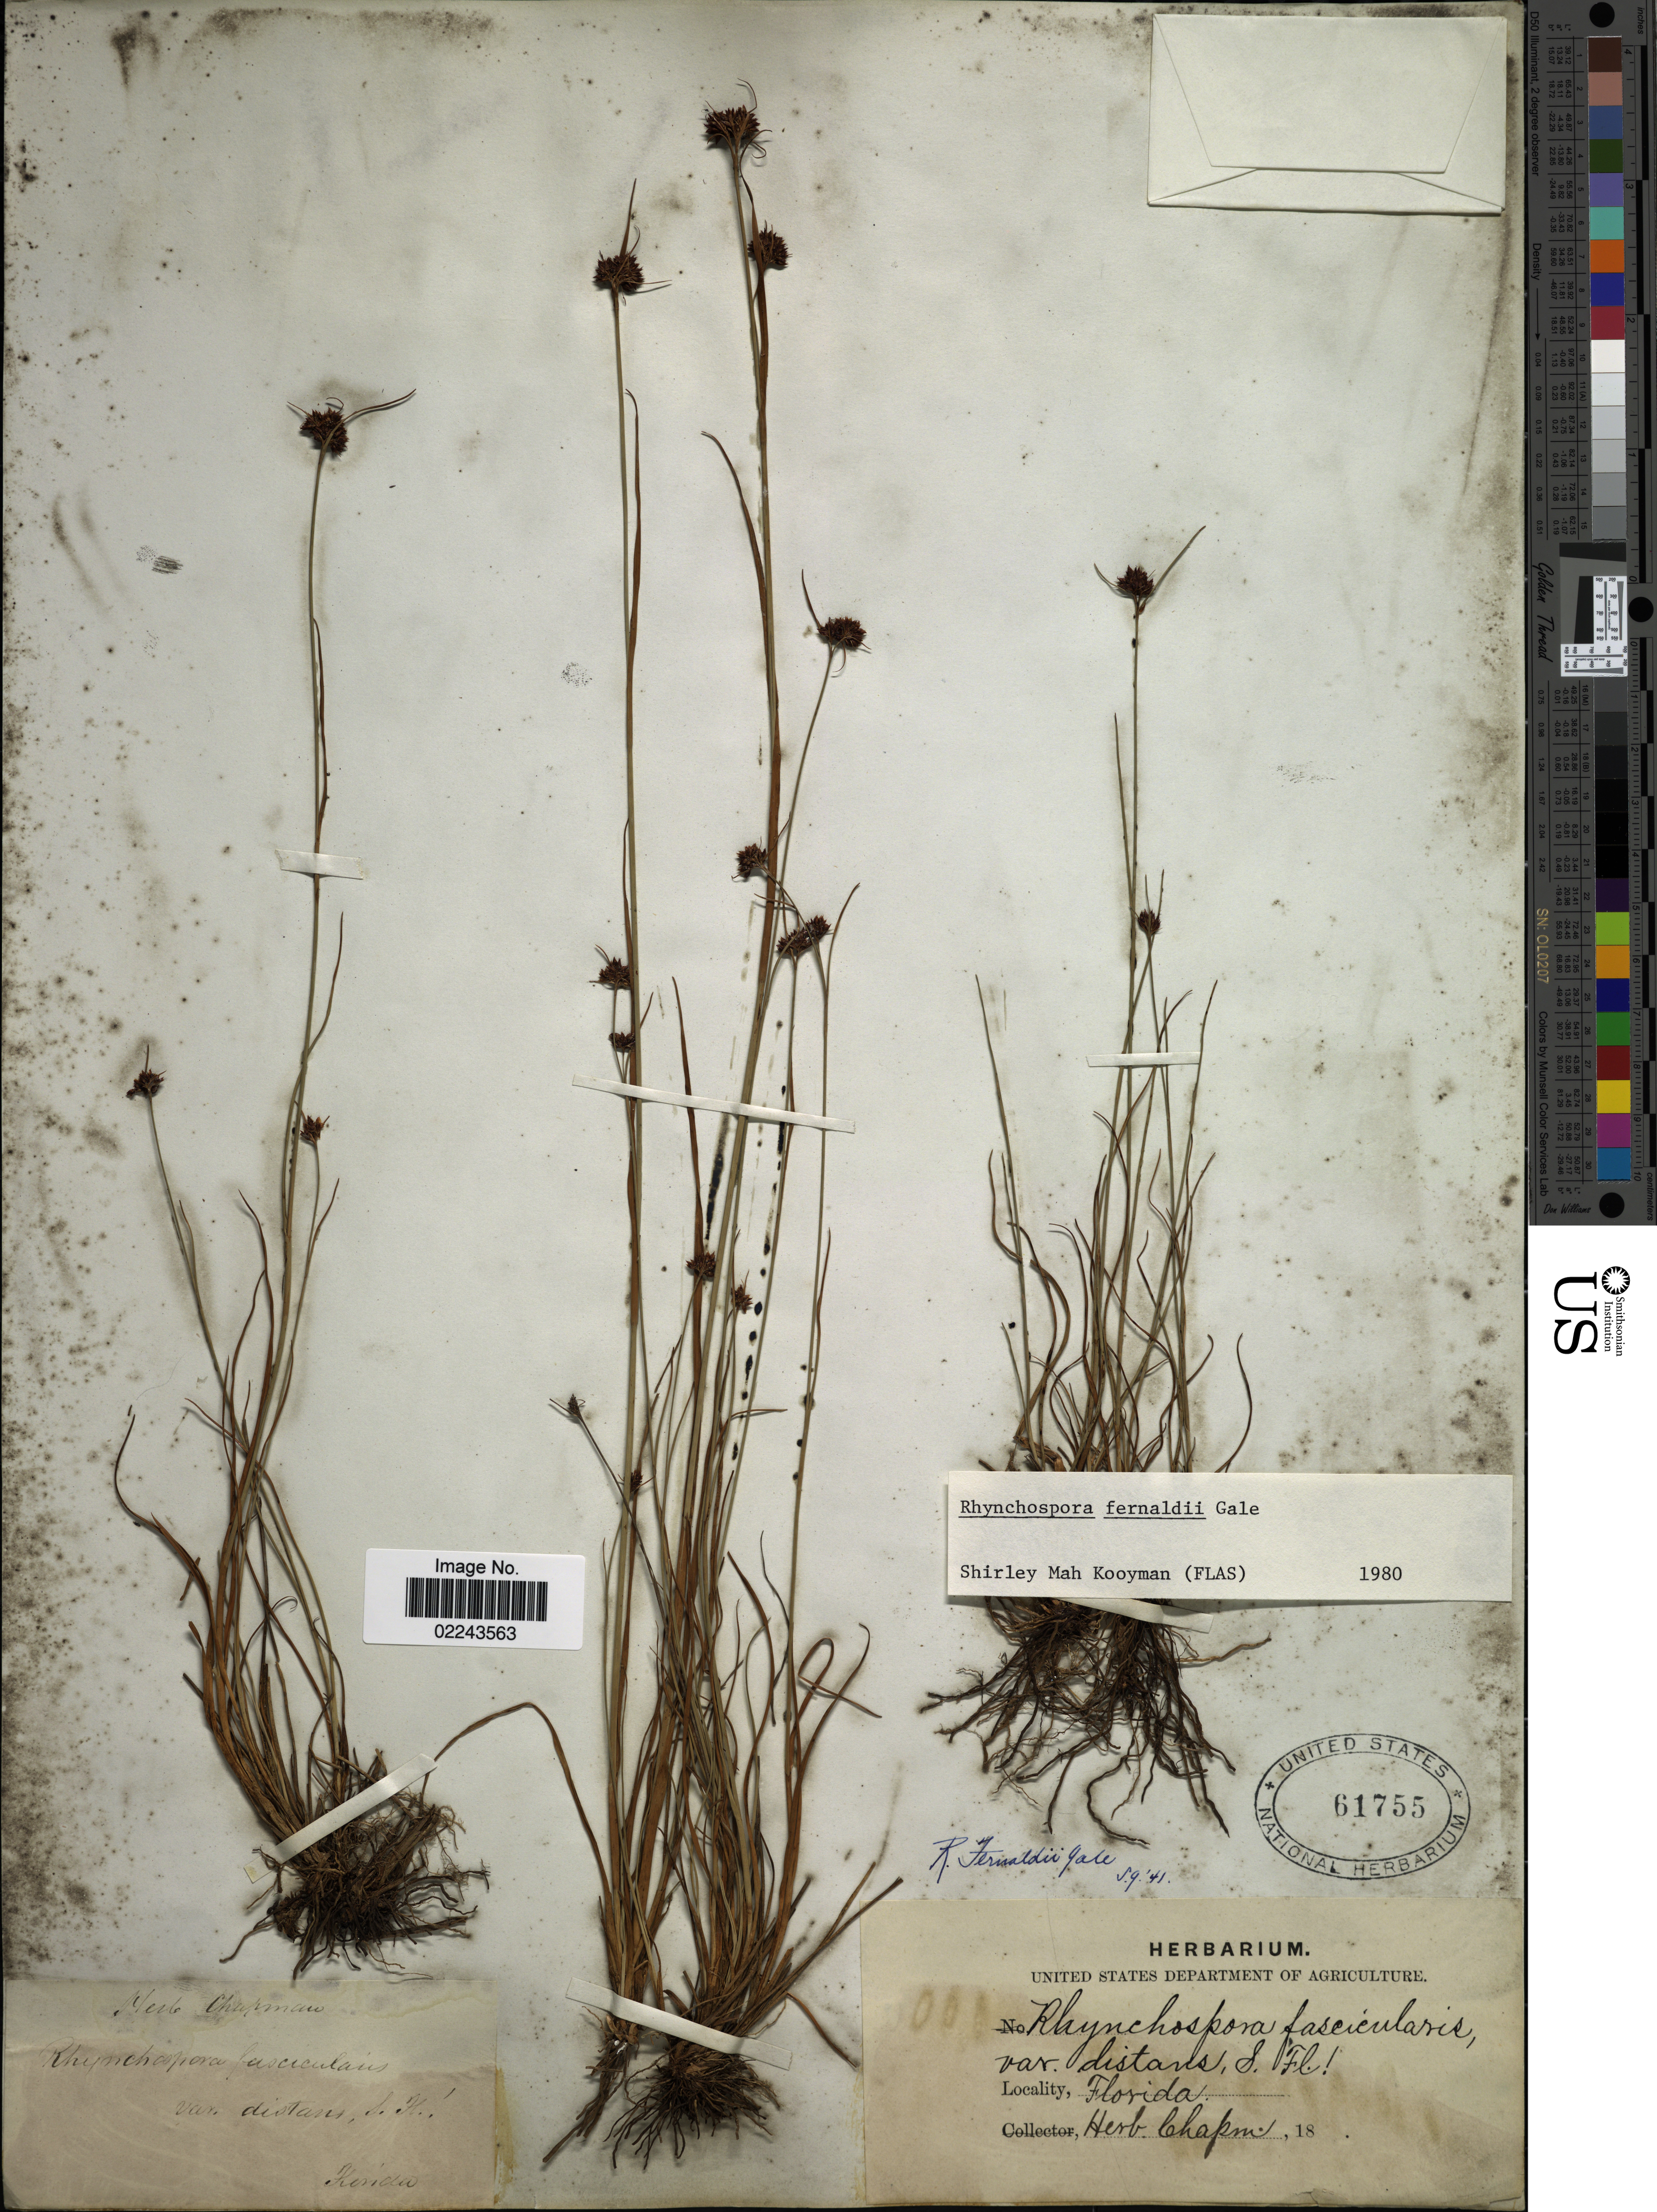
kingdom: Plantae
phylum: Tracheophyta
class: Liliopsida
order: Poales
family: Cyperaceae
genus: Rhynchospora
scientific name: Rhynchospora fernaldii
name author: Gale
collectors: ex herb. Chapman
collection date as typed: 18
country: United States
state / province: Florida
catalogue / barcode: US 61755